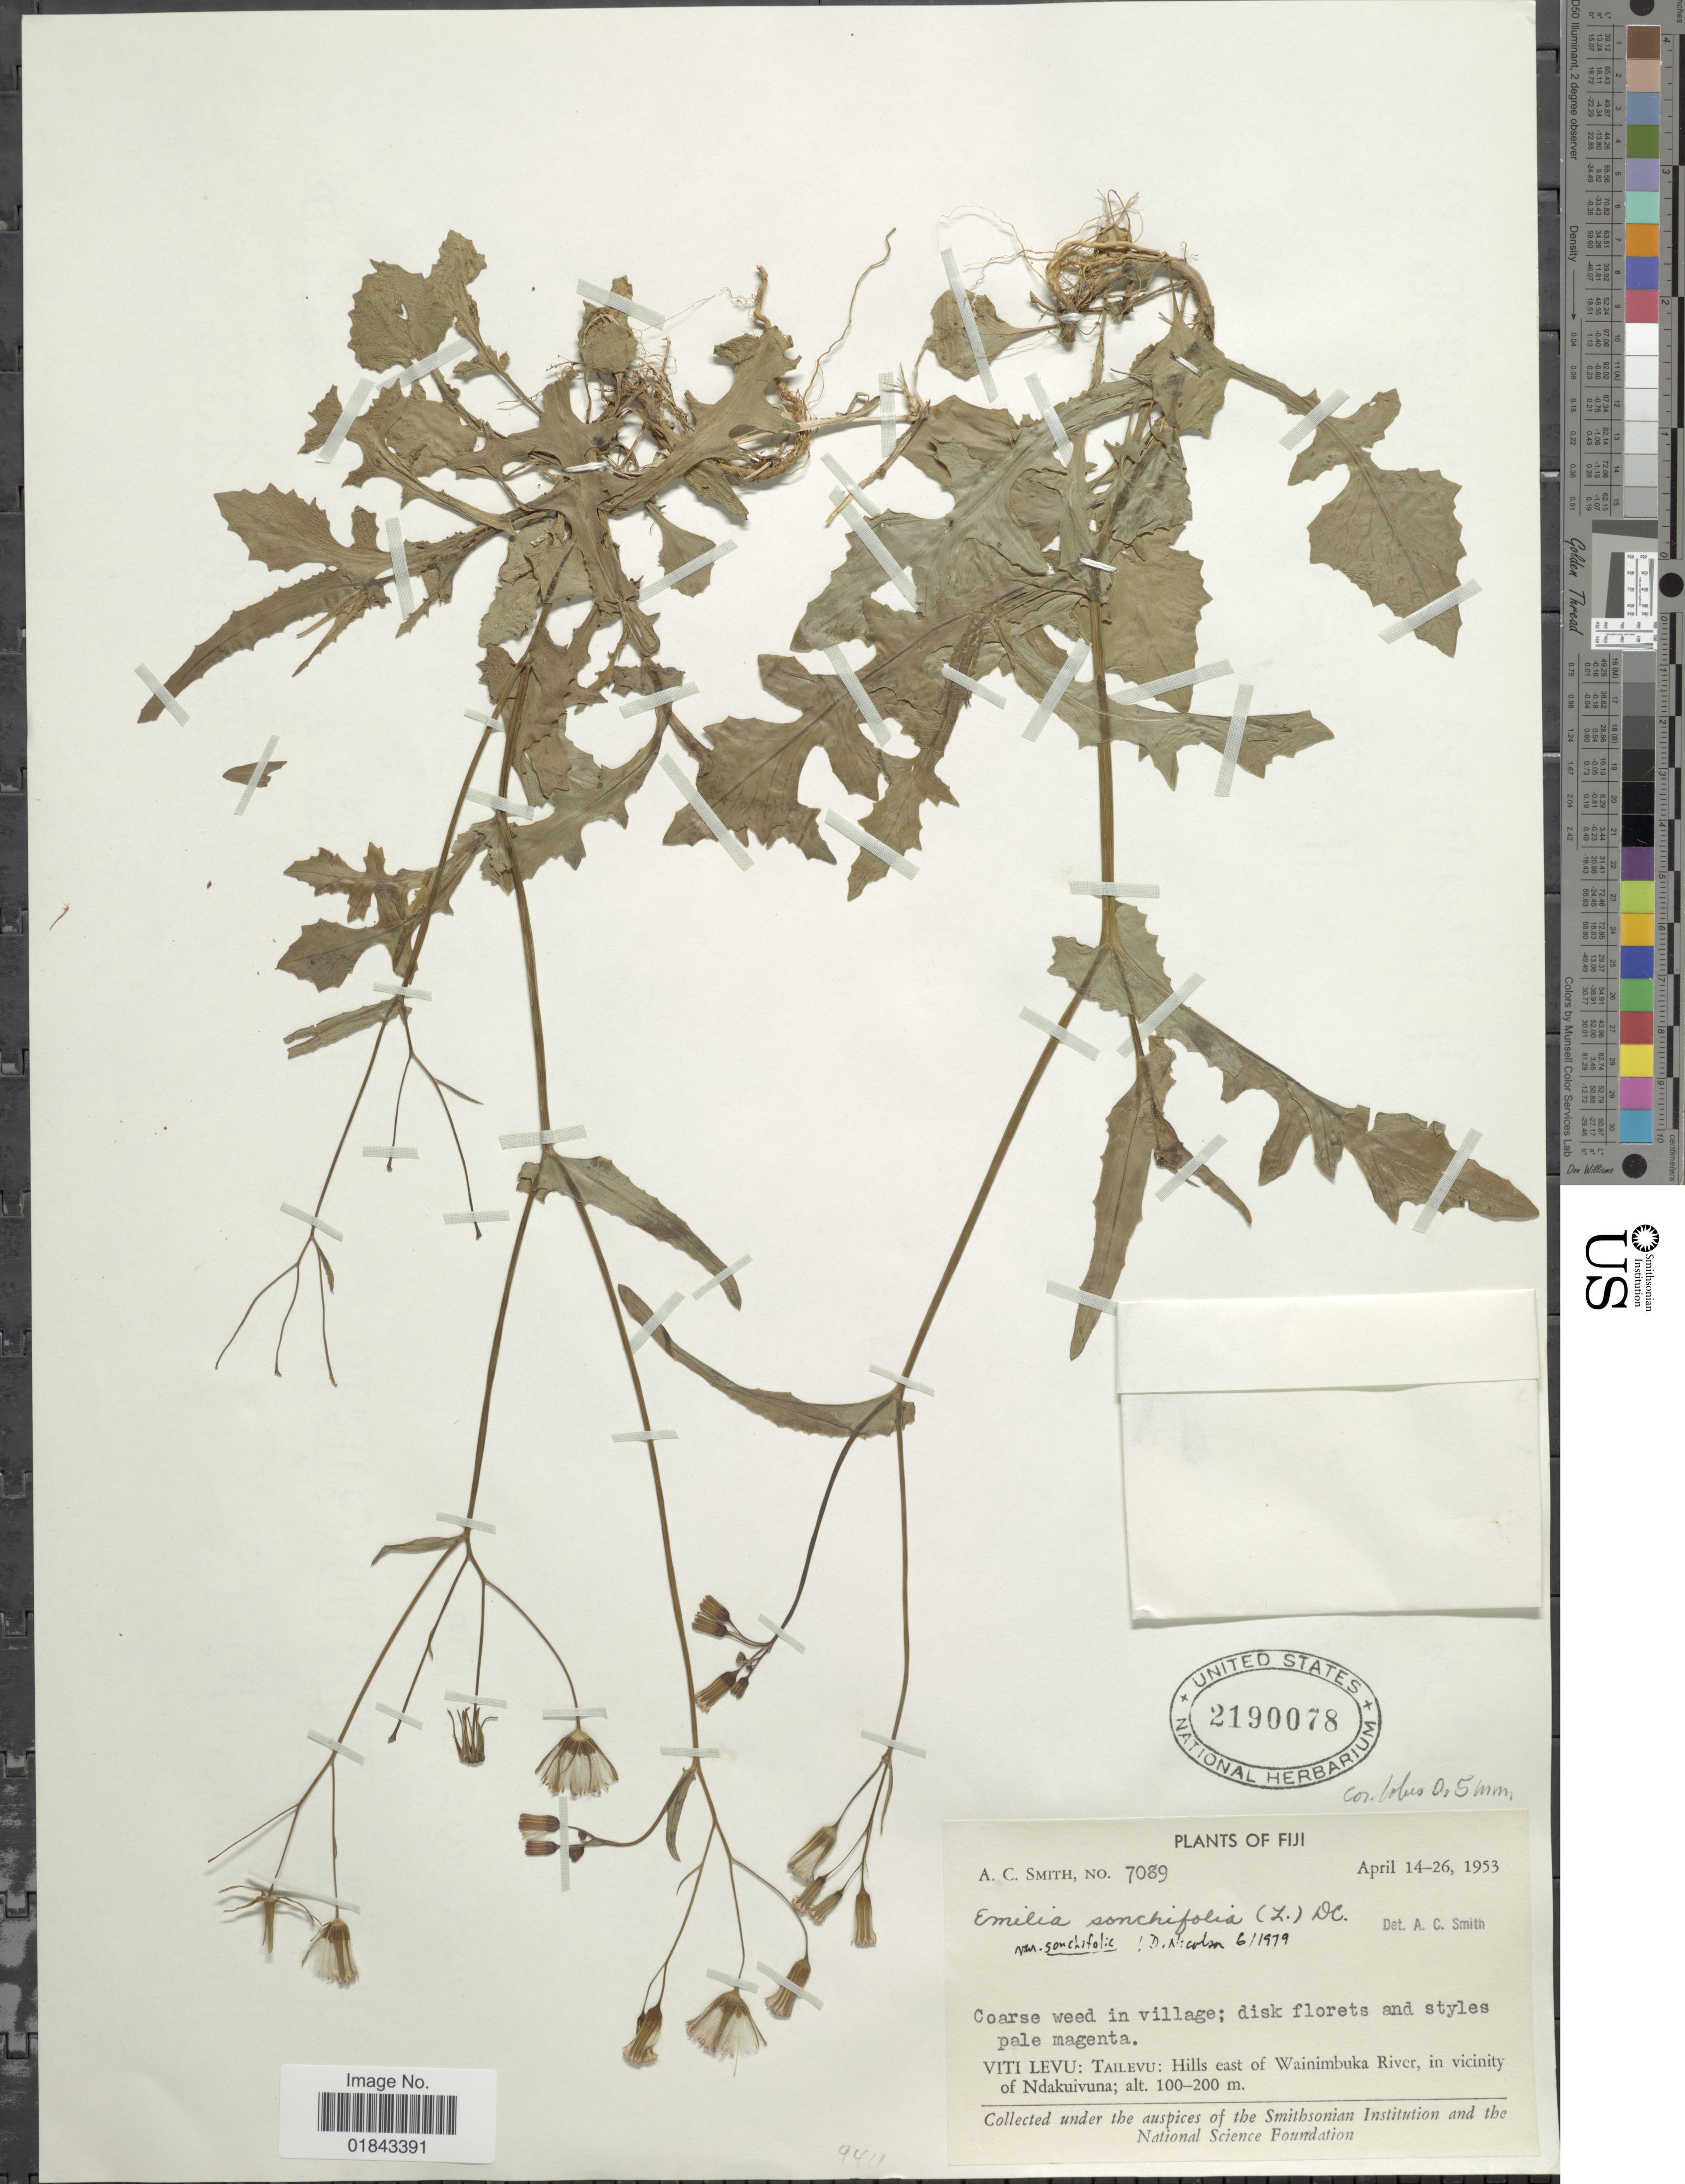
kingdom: Plantae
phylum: Tracheophyta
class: Magnoliopsida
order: Asterales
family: Asteraceae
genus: Emilia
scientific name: Emilia sonchifolia var. sonchifolia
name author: (L.) DC.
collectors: A. C. Smith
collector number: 7089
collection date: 1953-04-14/1953-04-26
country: Fiji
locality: Coarse weed in village, Viti Levu: Tailevu: Hills east of Wainimbuka River, in vicinity of Ndakuivuna.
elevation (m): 100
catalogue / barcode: US 2190078